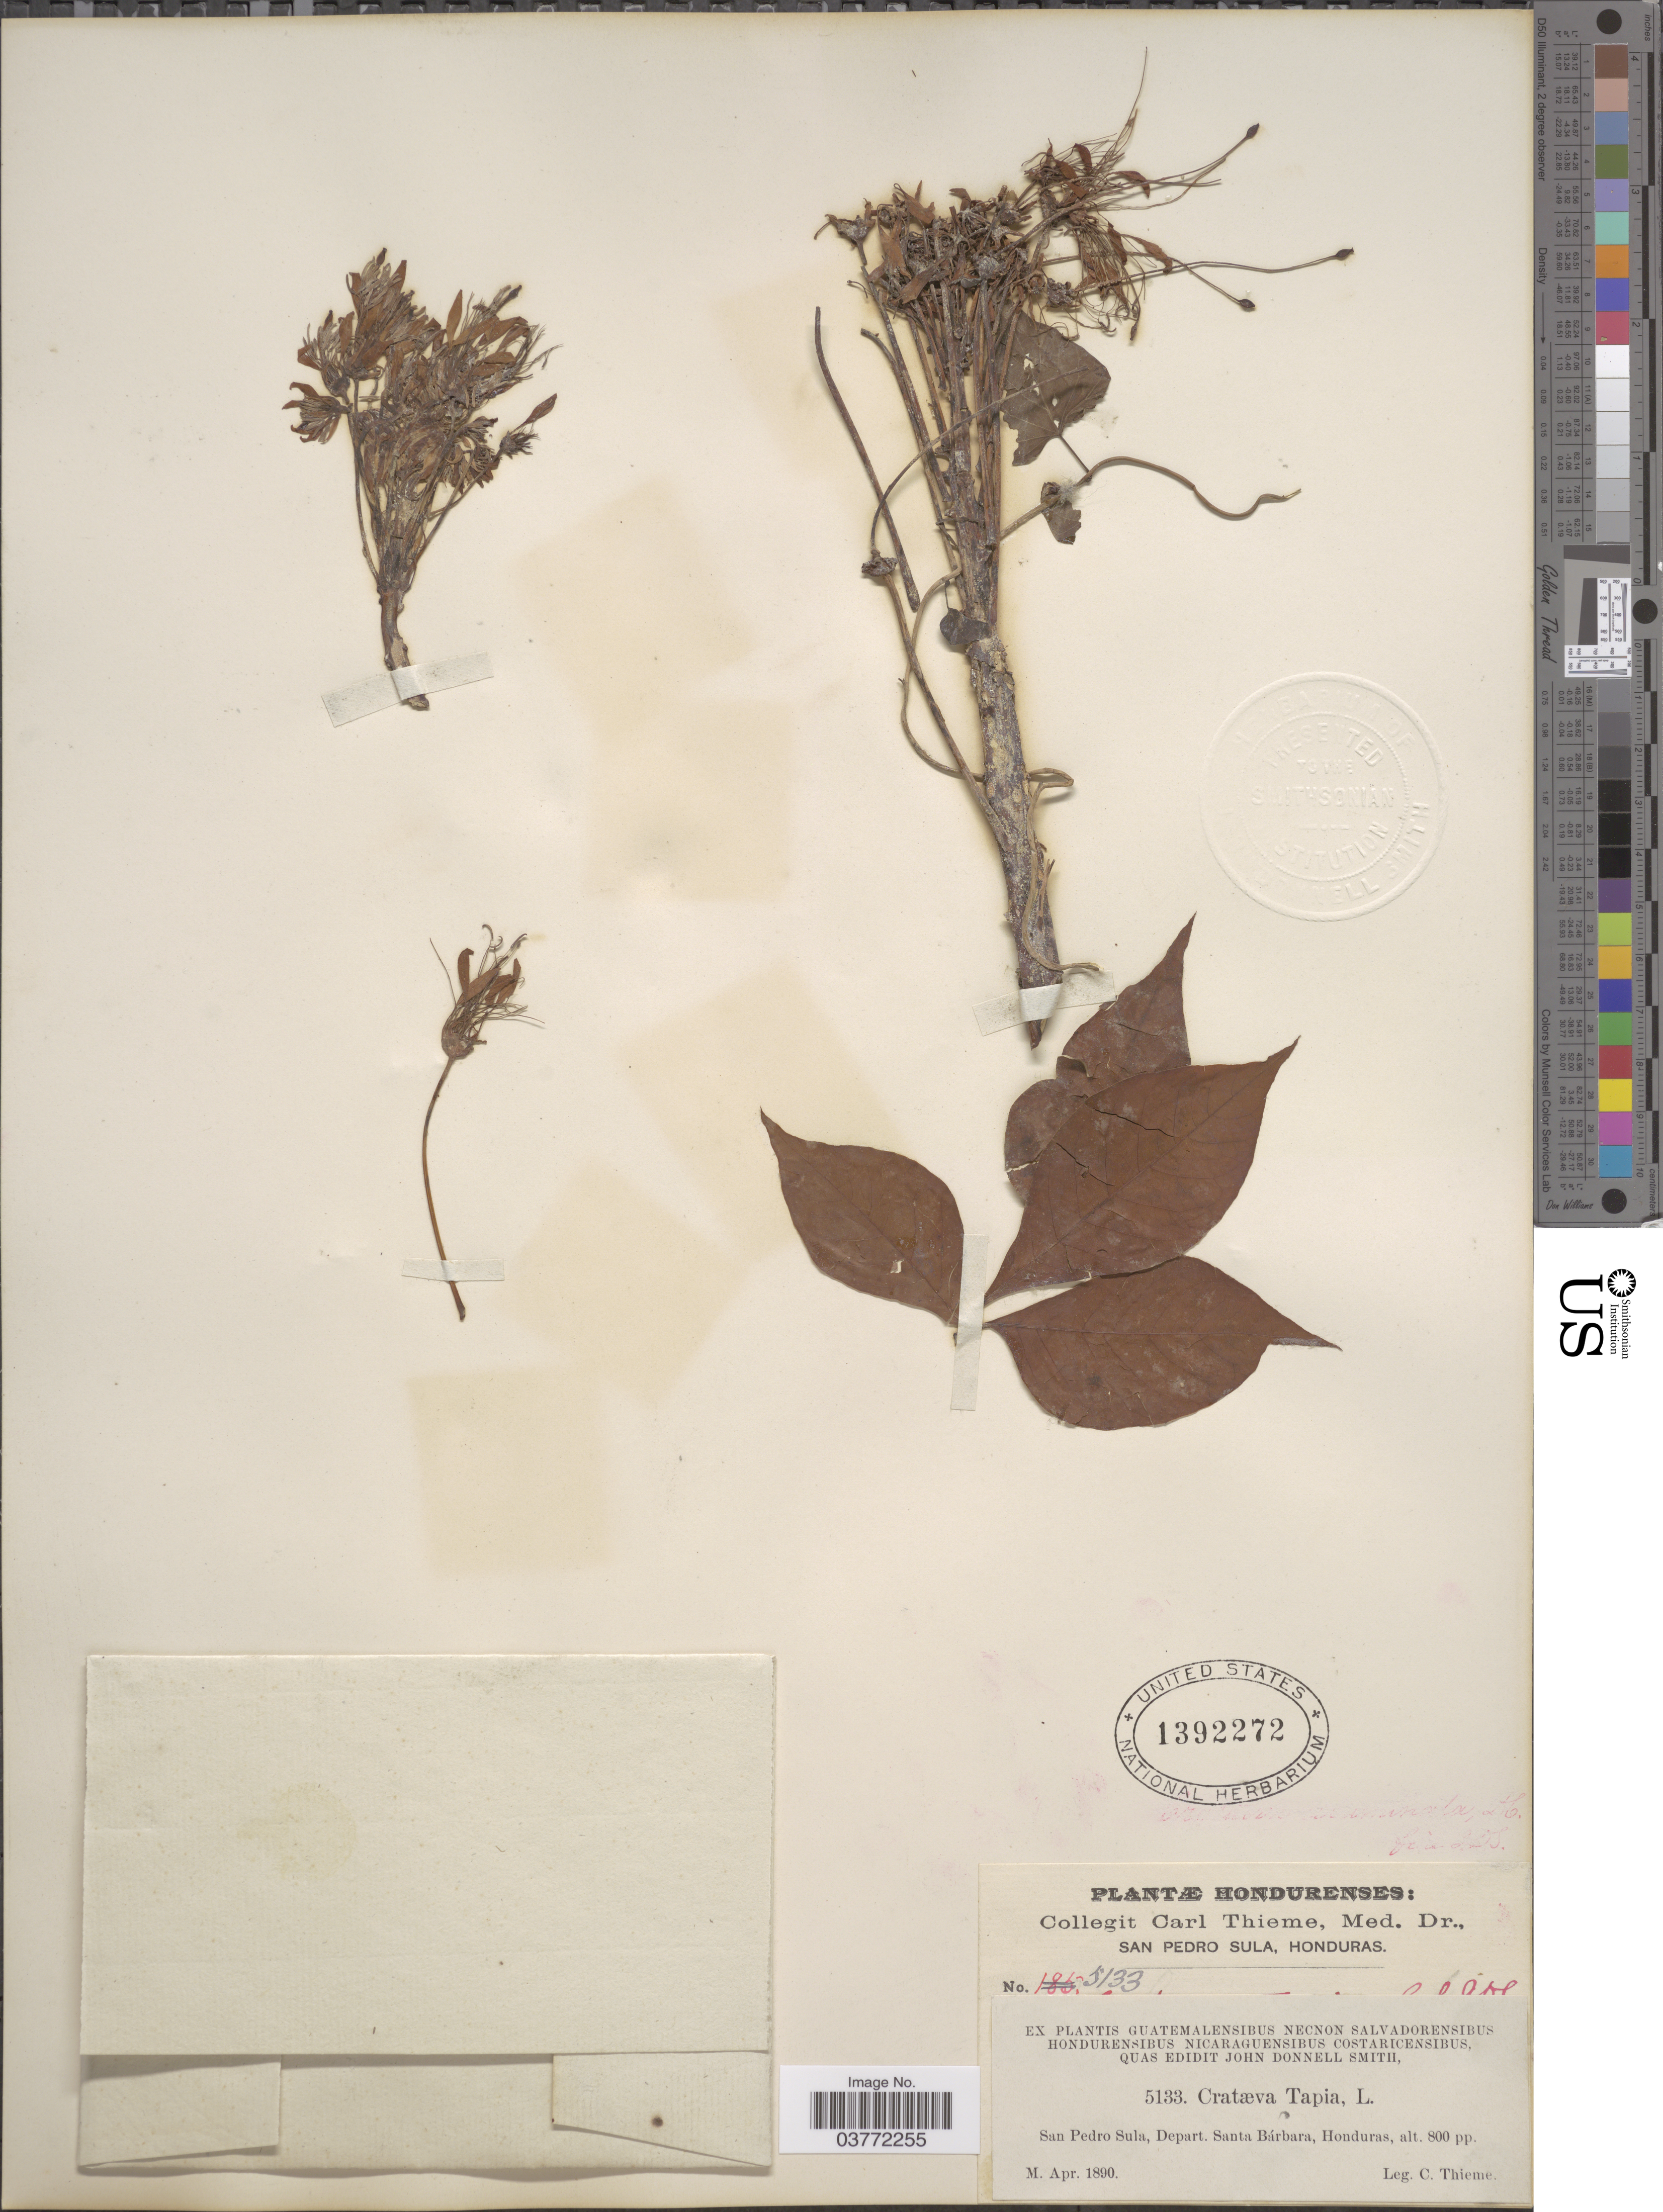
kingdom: Plantae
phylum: Tracheophyta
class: Magnoliopsida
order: Brassicales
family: Capparaceae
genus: Crateva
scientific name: Crateva tapia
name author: L.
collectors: C. Thieme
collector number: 5133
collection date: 1890-04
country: Honduras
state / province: Santa Barbara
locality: San Pedro Sula, Depart. Santa Bárbara.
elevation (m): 244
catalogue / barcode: US 1392272